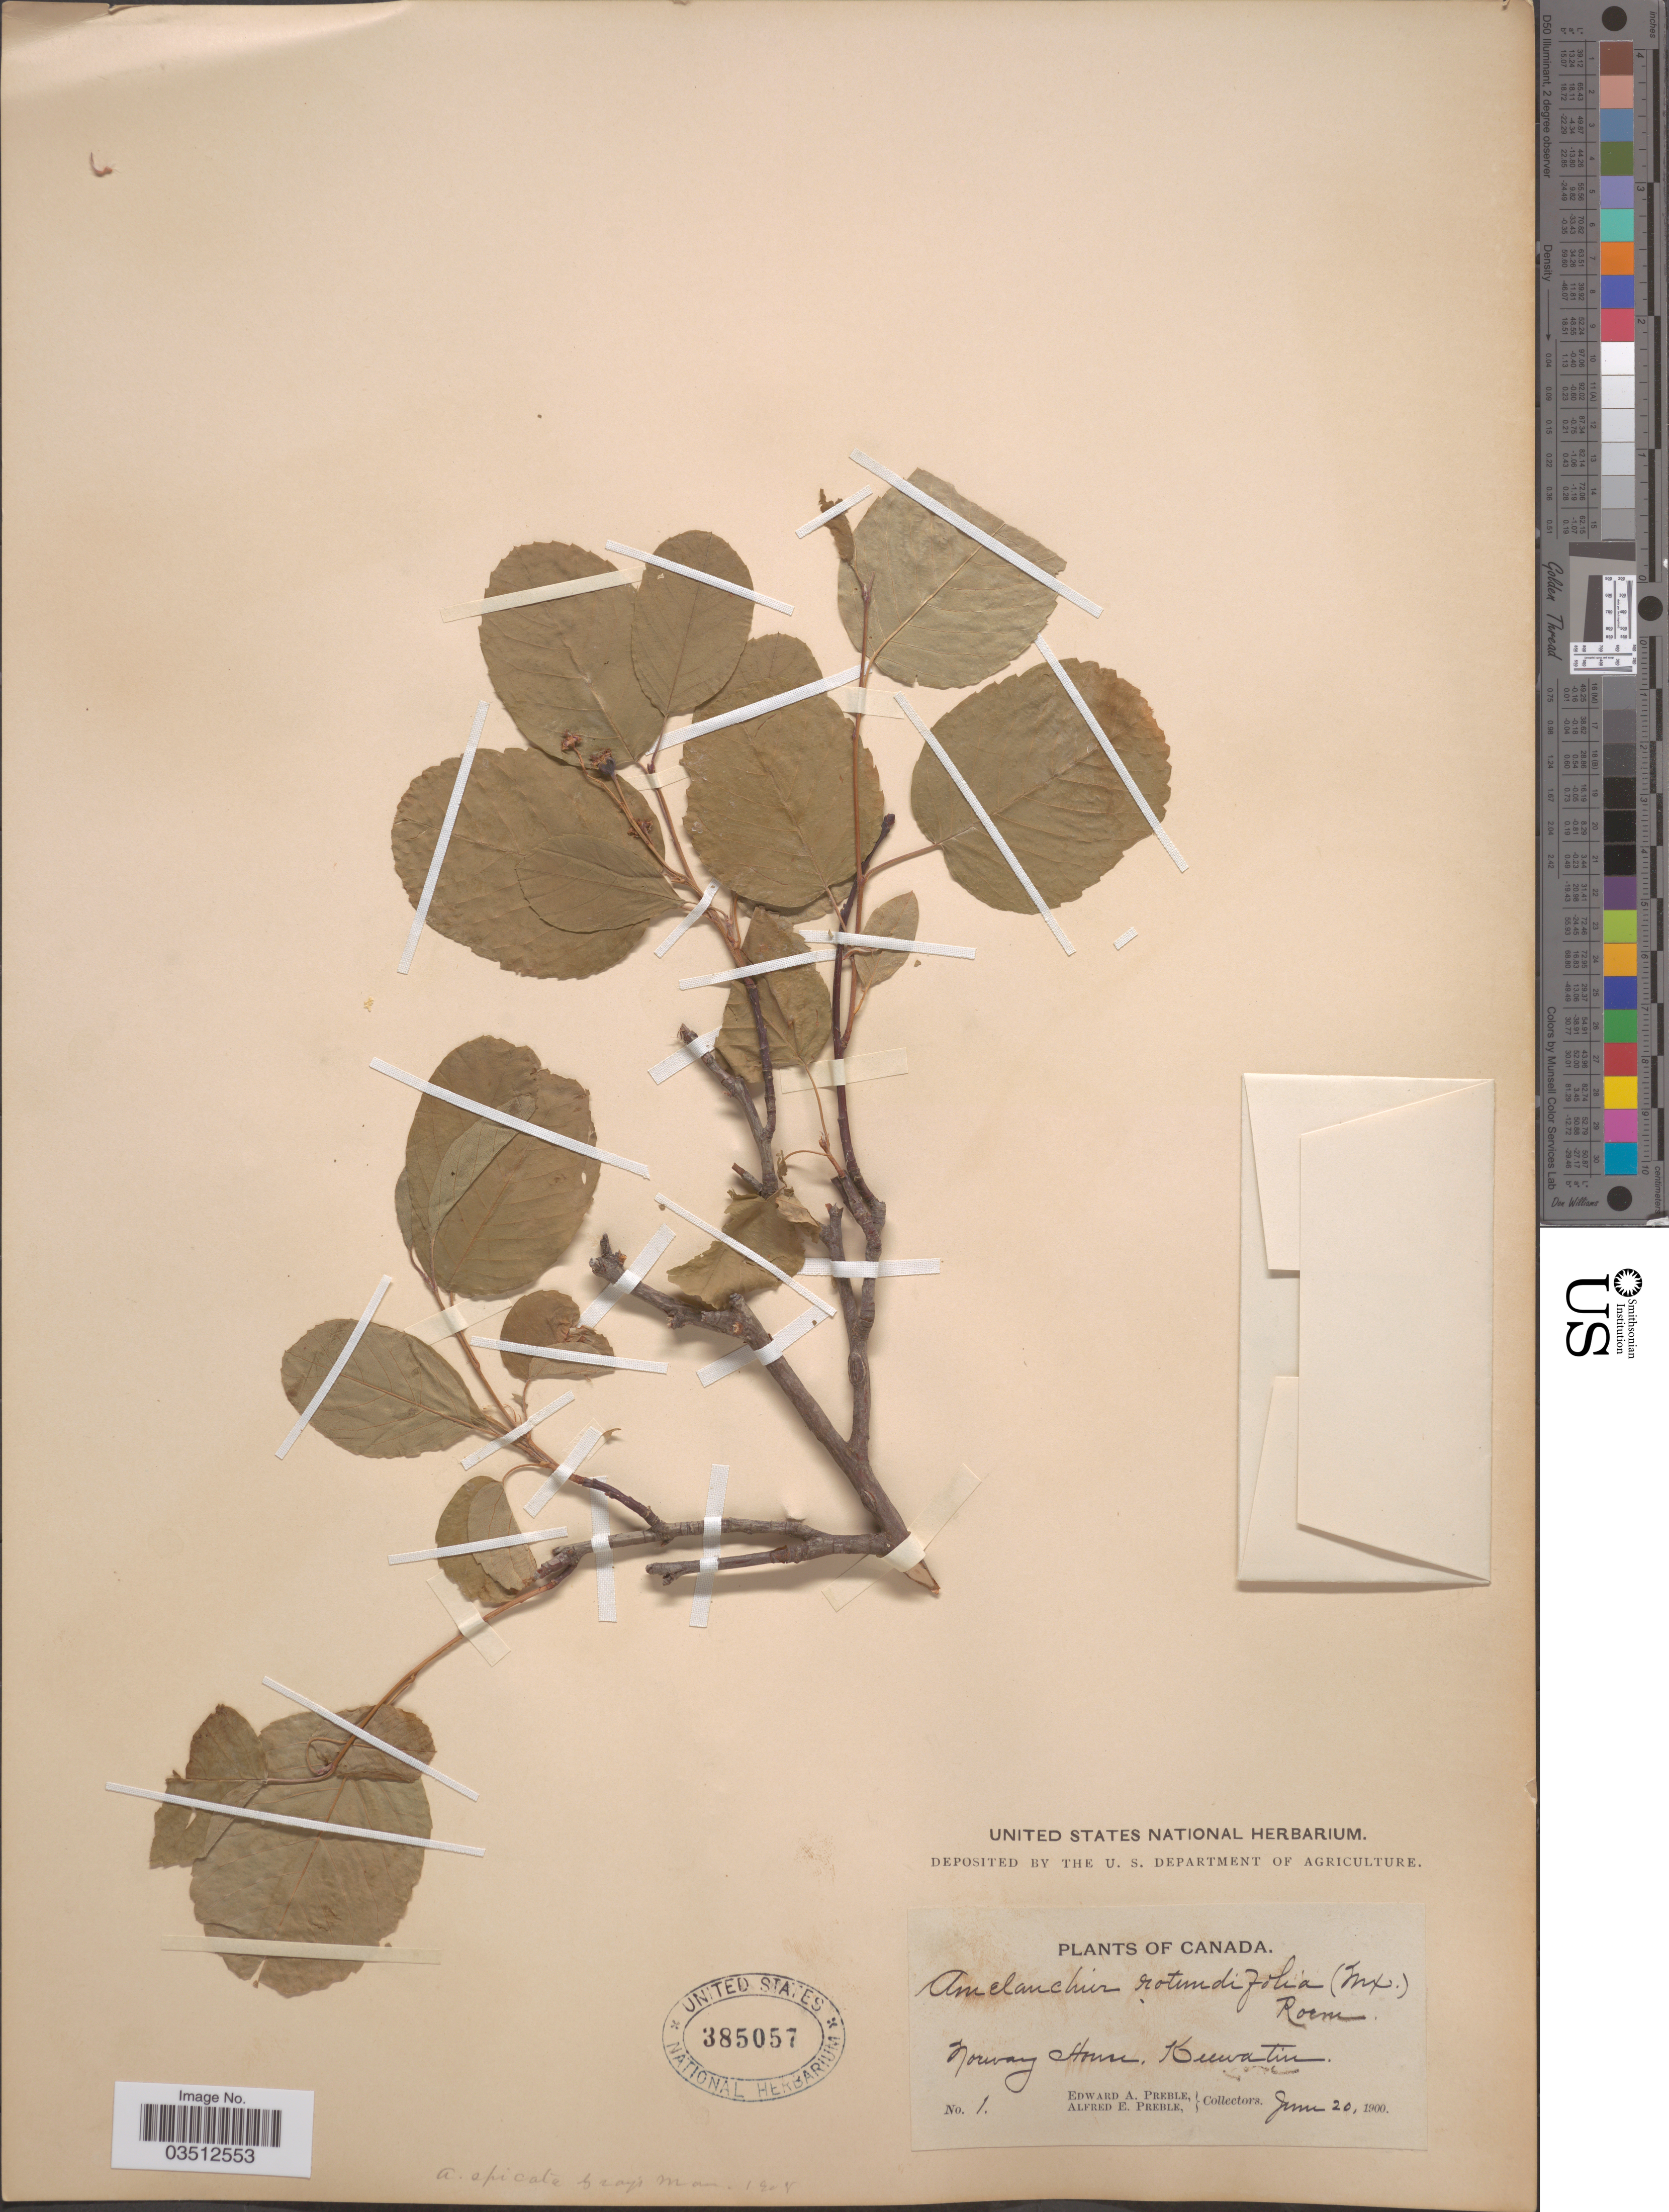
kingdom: Plantae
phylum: Tracheophyta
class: Magnoliopsida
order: Rosales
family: Rosaceae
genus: Amelanchier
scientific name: Amelanchier rotundifolia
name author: Dum. Cours.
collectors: E. Preble & A. Preble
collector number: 1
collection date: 1900-06-20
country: Canada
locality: Norway House, Keewatin.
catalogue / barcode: US 385057